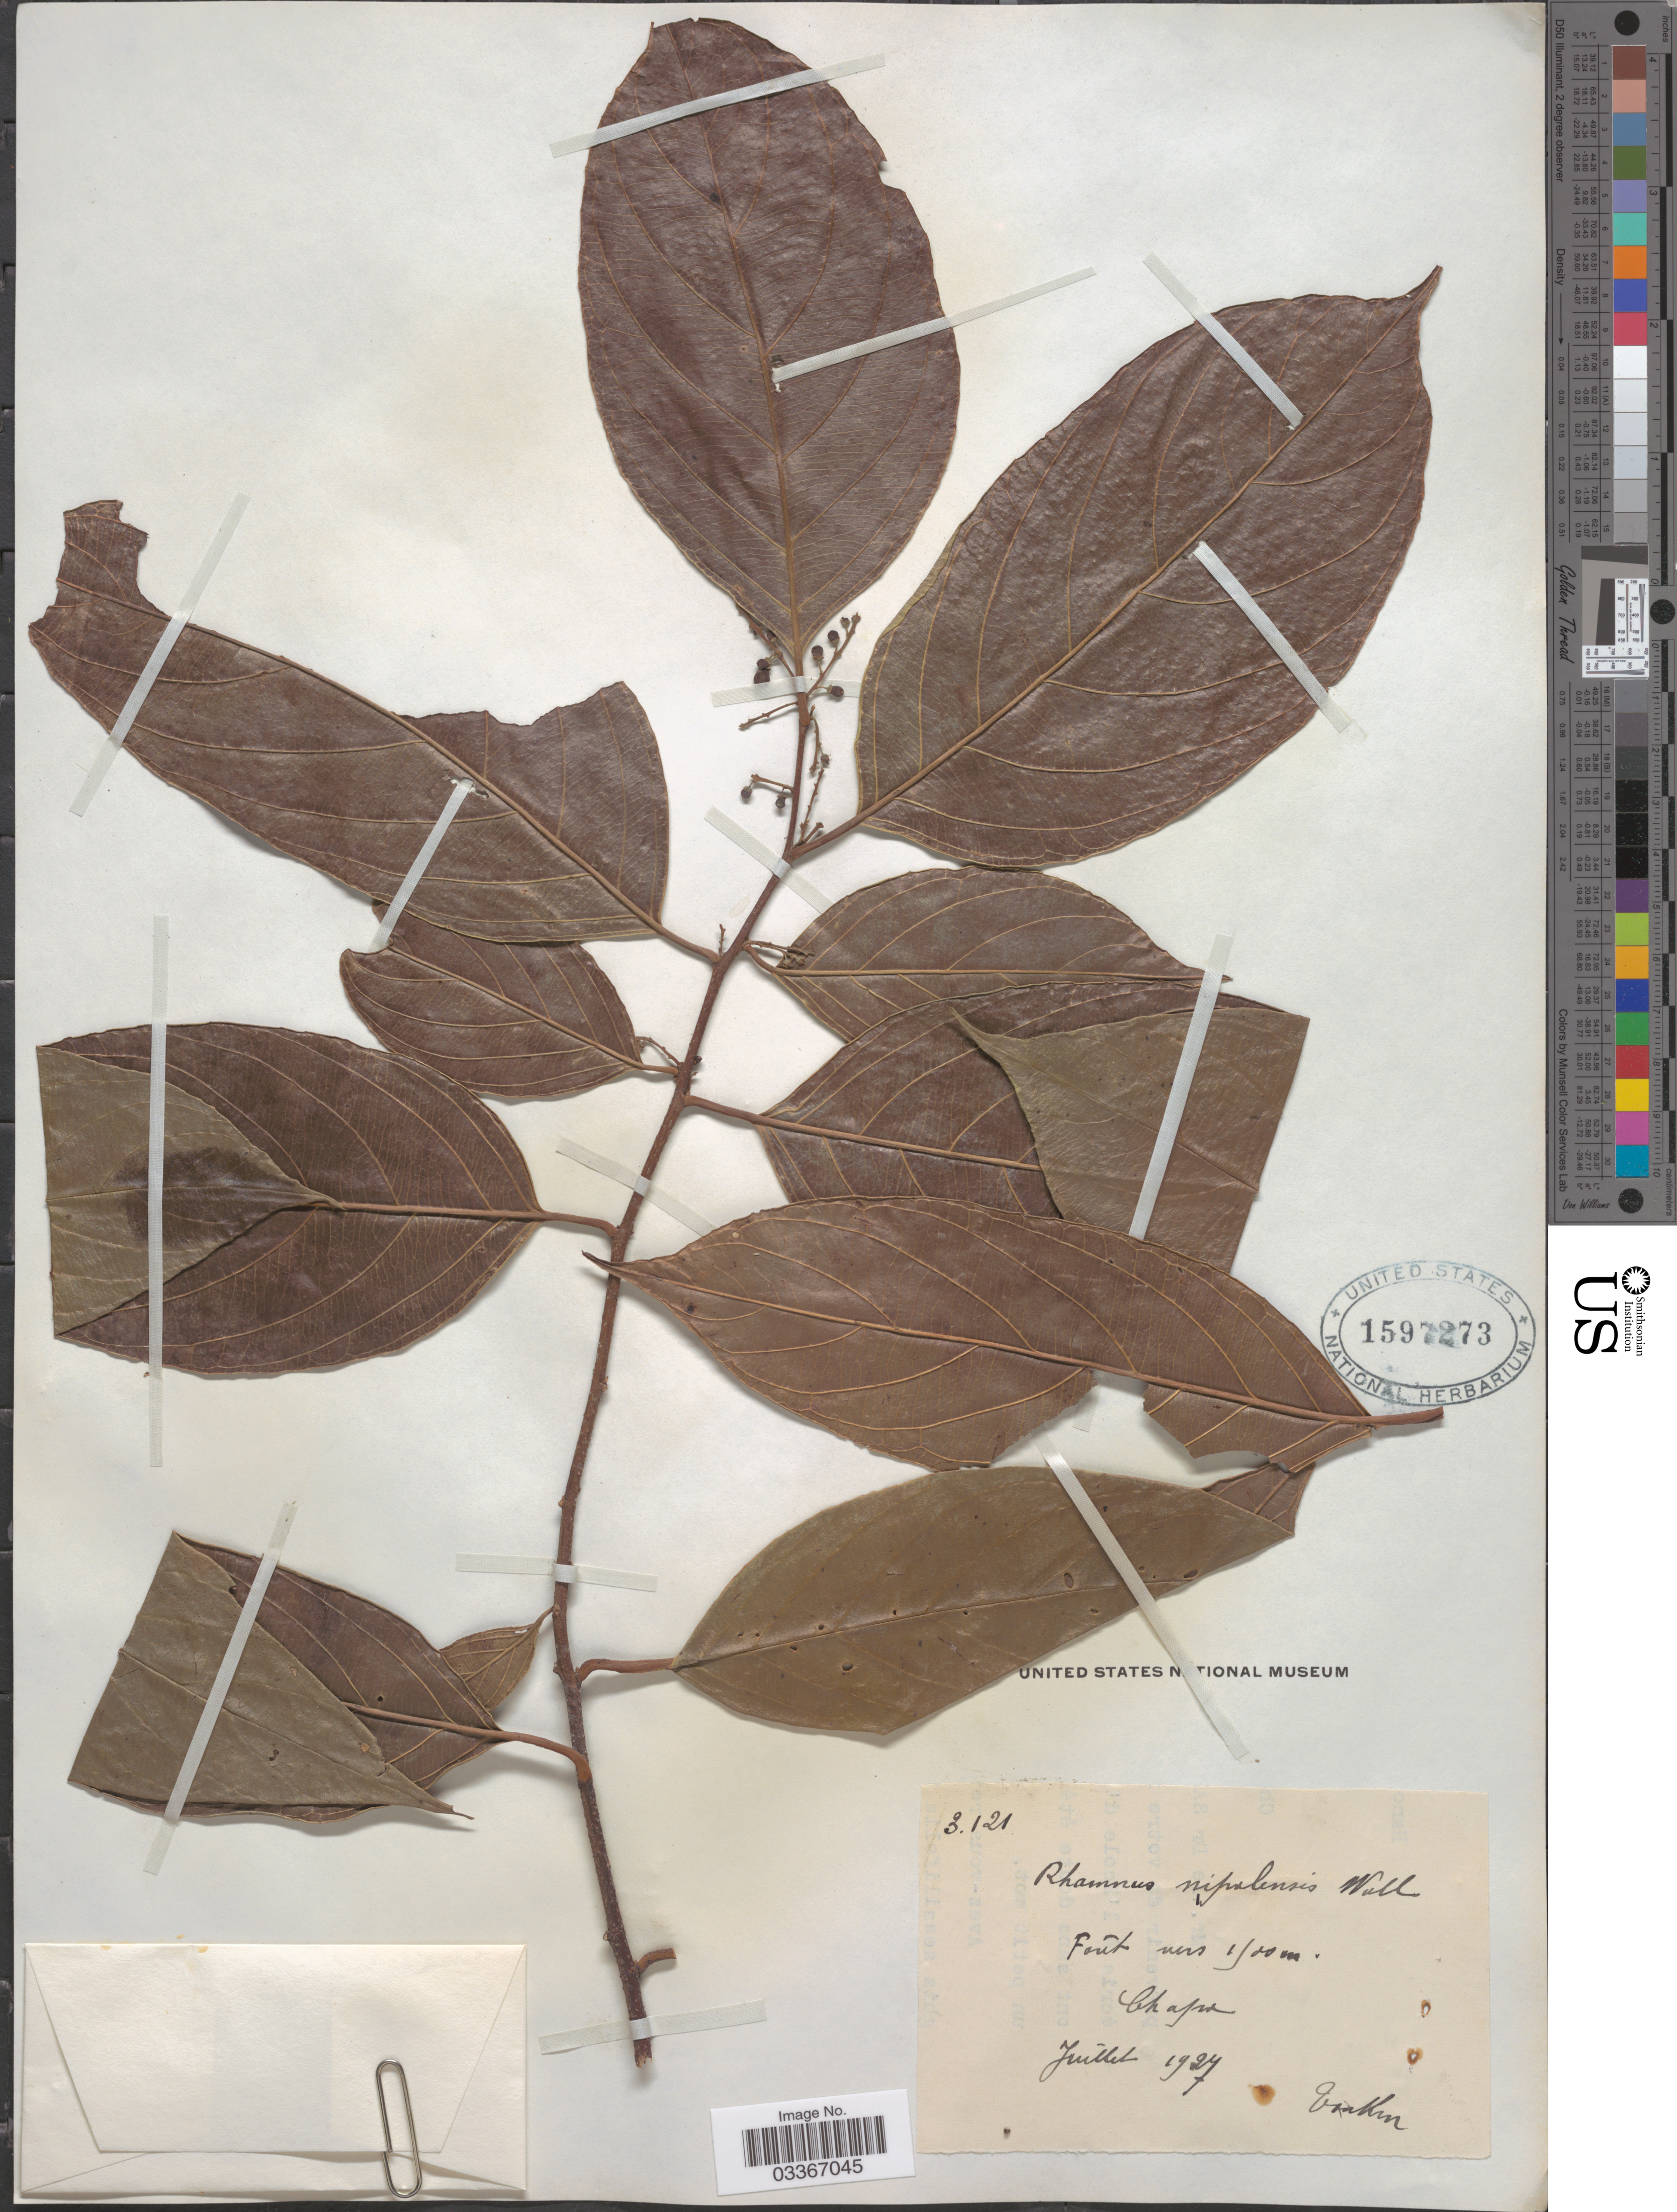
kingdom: Plantae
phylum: Tracheophyta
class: Magnoliopsida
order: Rosales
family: Rhamnaceae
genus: Rhamnus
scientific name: Rhamnus nepalensis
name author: (Wall.) M.A. Lawson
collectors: A. Petelot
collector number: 3121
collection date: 1927-07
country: Vietnam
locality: Chapa.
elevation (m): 1500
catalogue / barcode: US 1597273